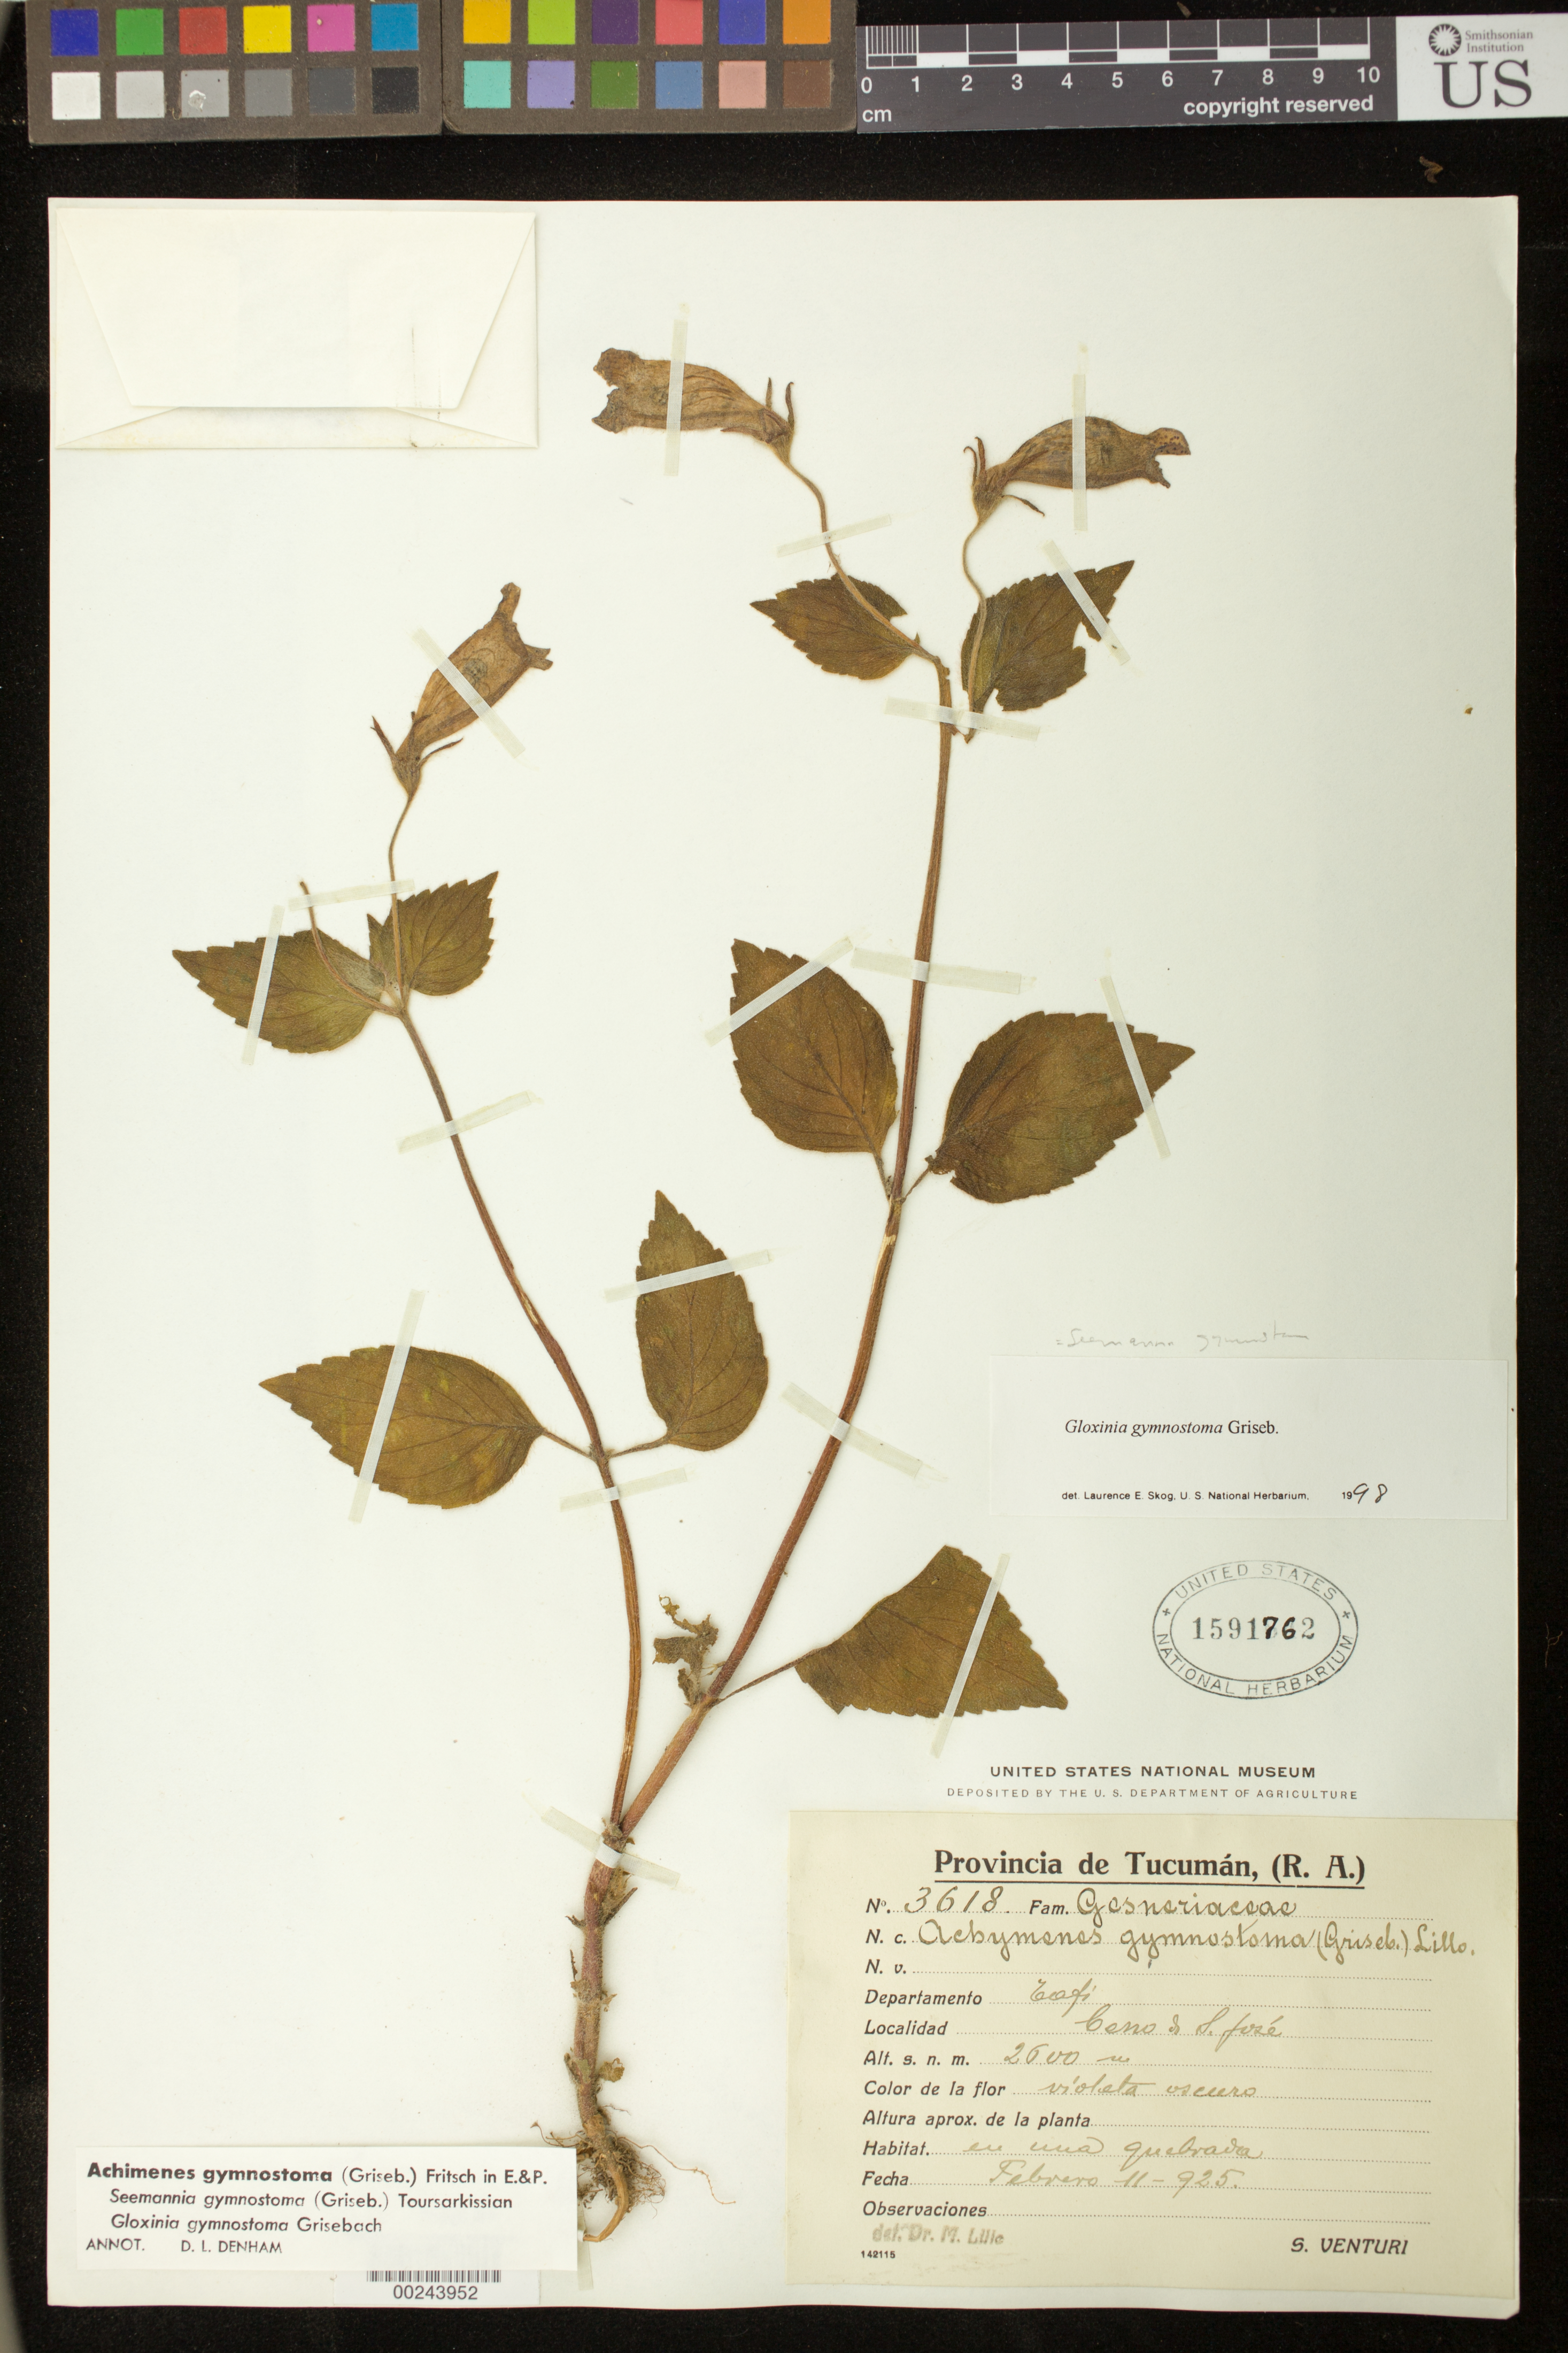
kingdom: Plantae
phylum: Tracheophyta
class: Magnoliopsida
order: Lamiales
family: Gesneriaceae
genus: Seemannia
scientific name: Seemannia gymnostoma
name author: (Griseb.) Toursark.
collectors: S. Venturi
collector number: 3618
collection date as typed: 11 Feb 1925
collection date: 1925-02-11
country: Argentina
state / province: Tucumán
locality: Dept. Tafi, Cerro de S. José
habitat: En una quebrada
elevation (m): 2600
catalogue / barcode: US 1591762